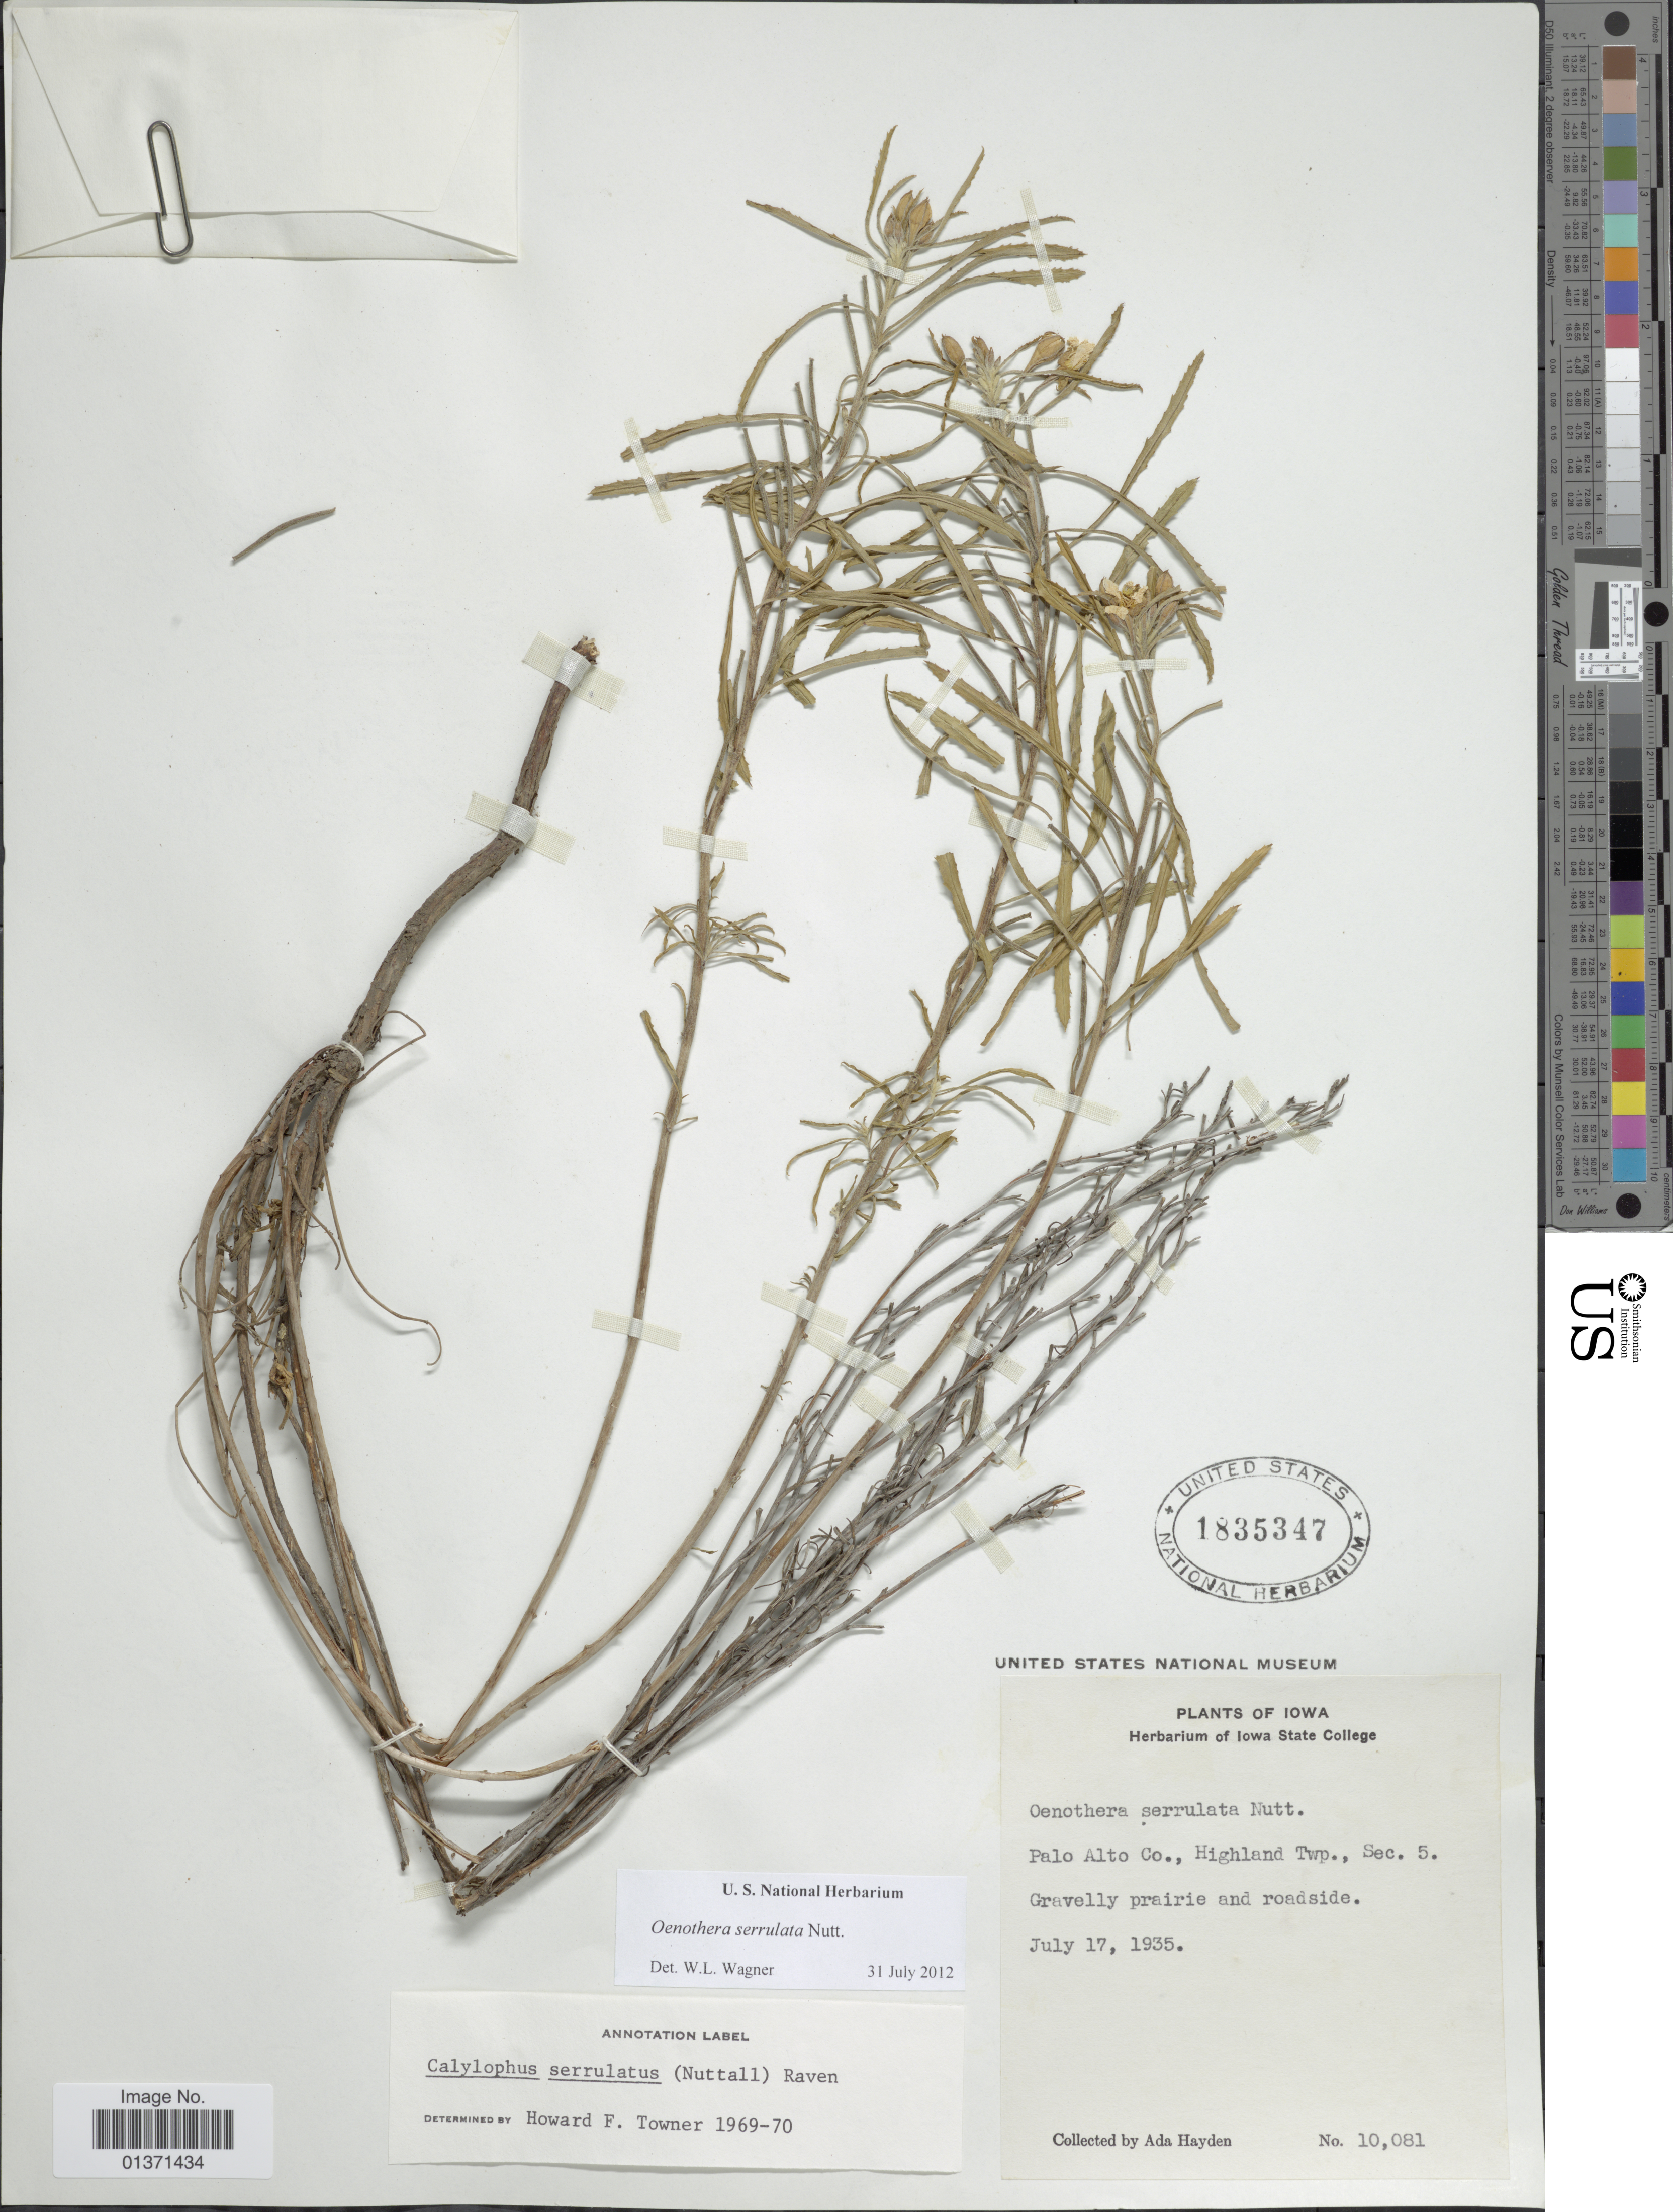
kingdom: Plantae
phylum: Tracheophyta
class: Magnoliopsida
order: Myrtales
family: Onagraceae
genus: Oenothera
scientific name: Oenothera serrulata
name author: Nutt.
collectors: Ada Hayden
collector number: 10081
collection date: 1935-07-17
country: United States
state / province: Iowa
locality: Palo Alto Co., Highland Twp., Sec. 5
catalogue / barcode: US 1835347